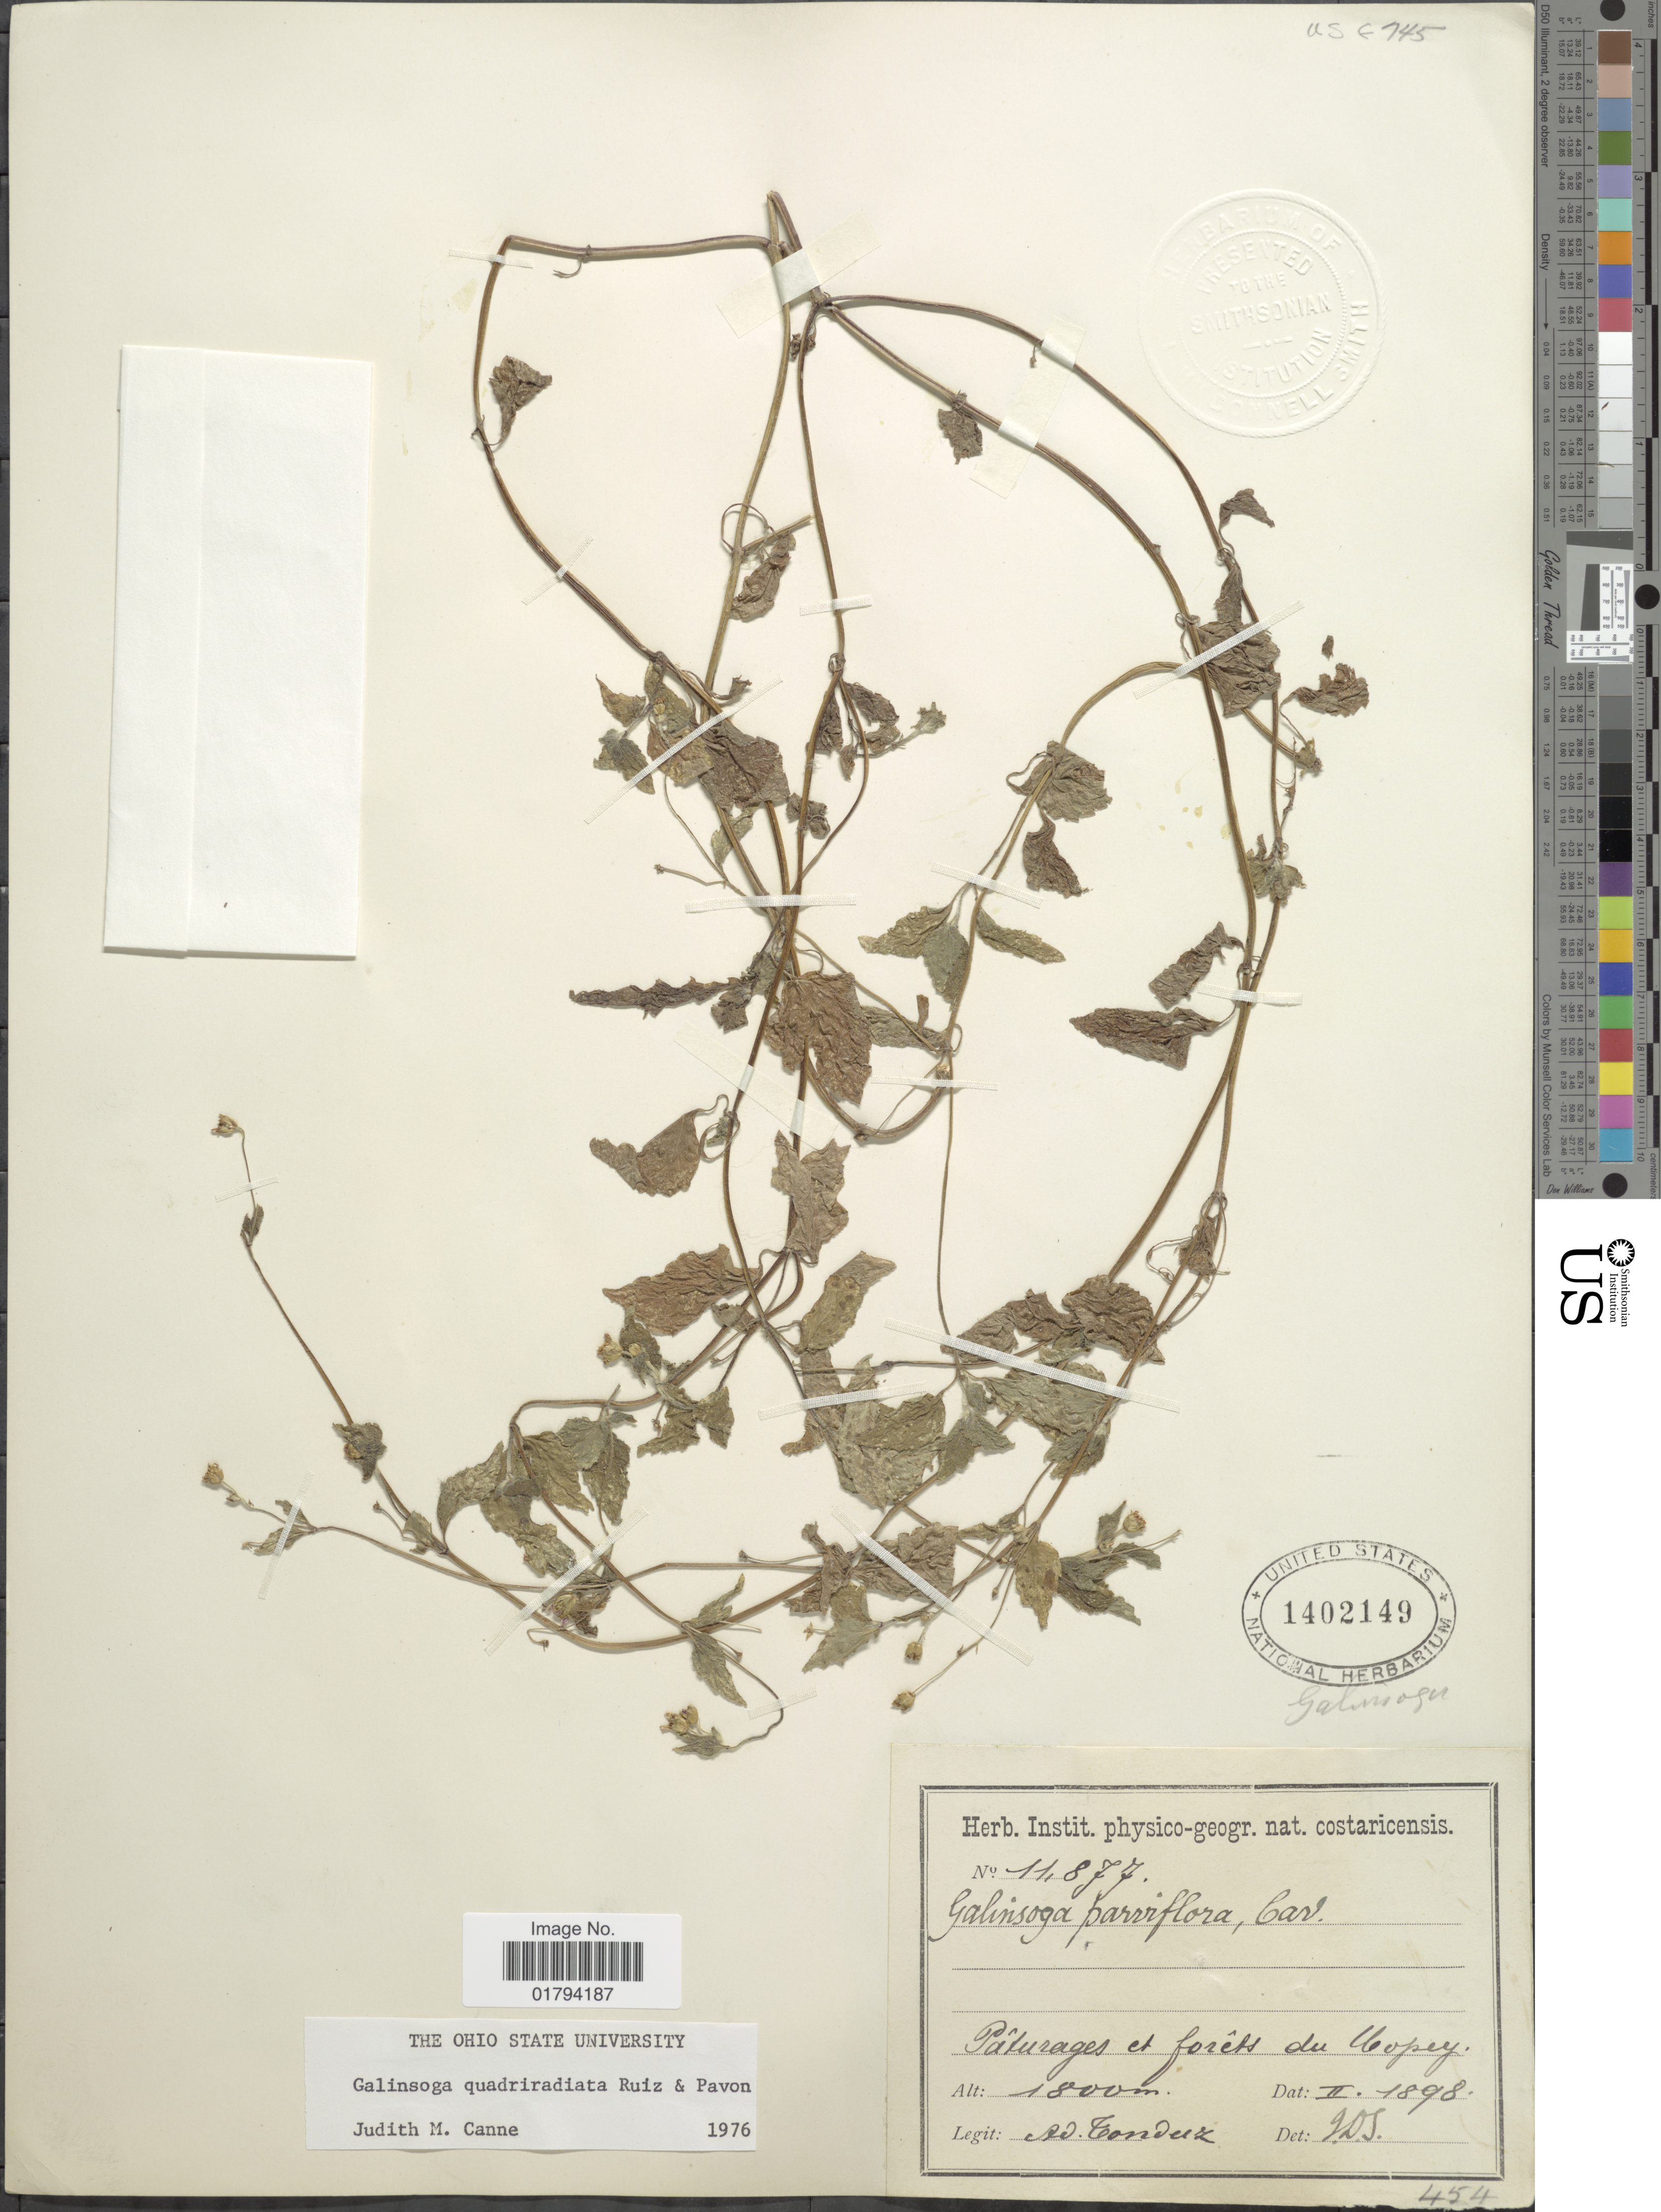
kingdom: Plantae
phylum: Tracheophyta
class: Magnoliopsida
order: Asterales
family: Asteraceae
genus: Galinsoga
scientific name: Galinsoga quadriradiata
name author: Ruiz & Pav.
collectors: A. Tonduz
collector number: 11877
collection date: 1898-02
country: Costa Rica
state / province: San José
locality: Pâturages et forêts du Copey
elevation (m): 1800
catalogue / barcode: US 1402149